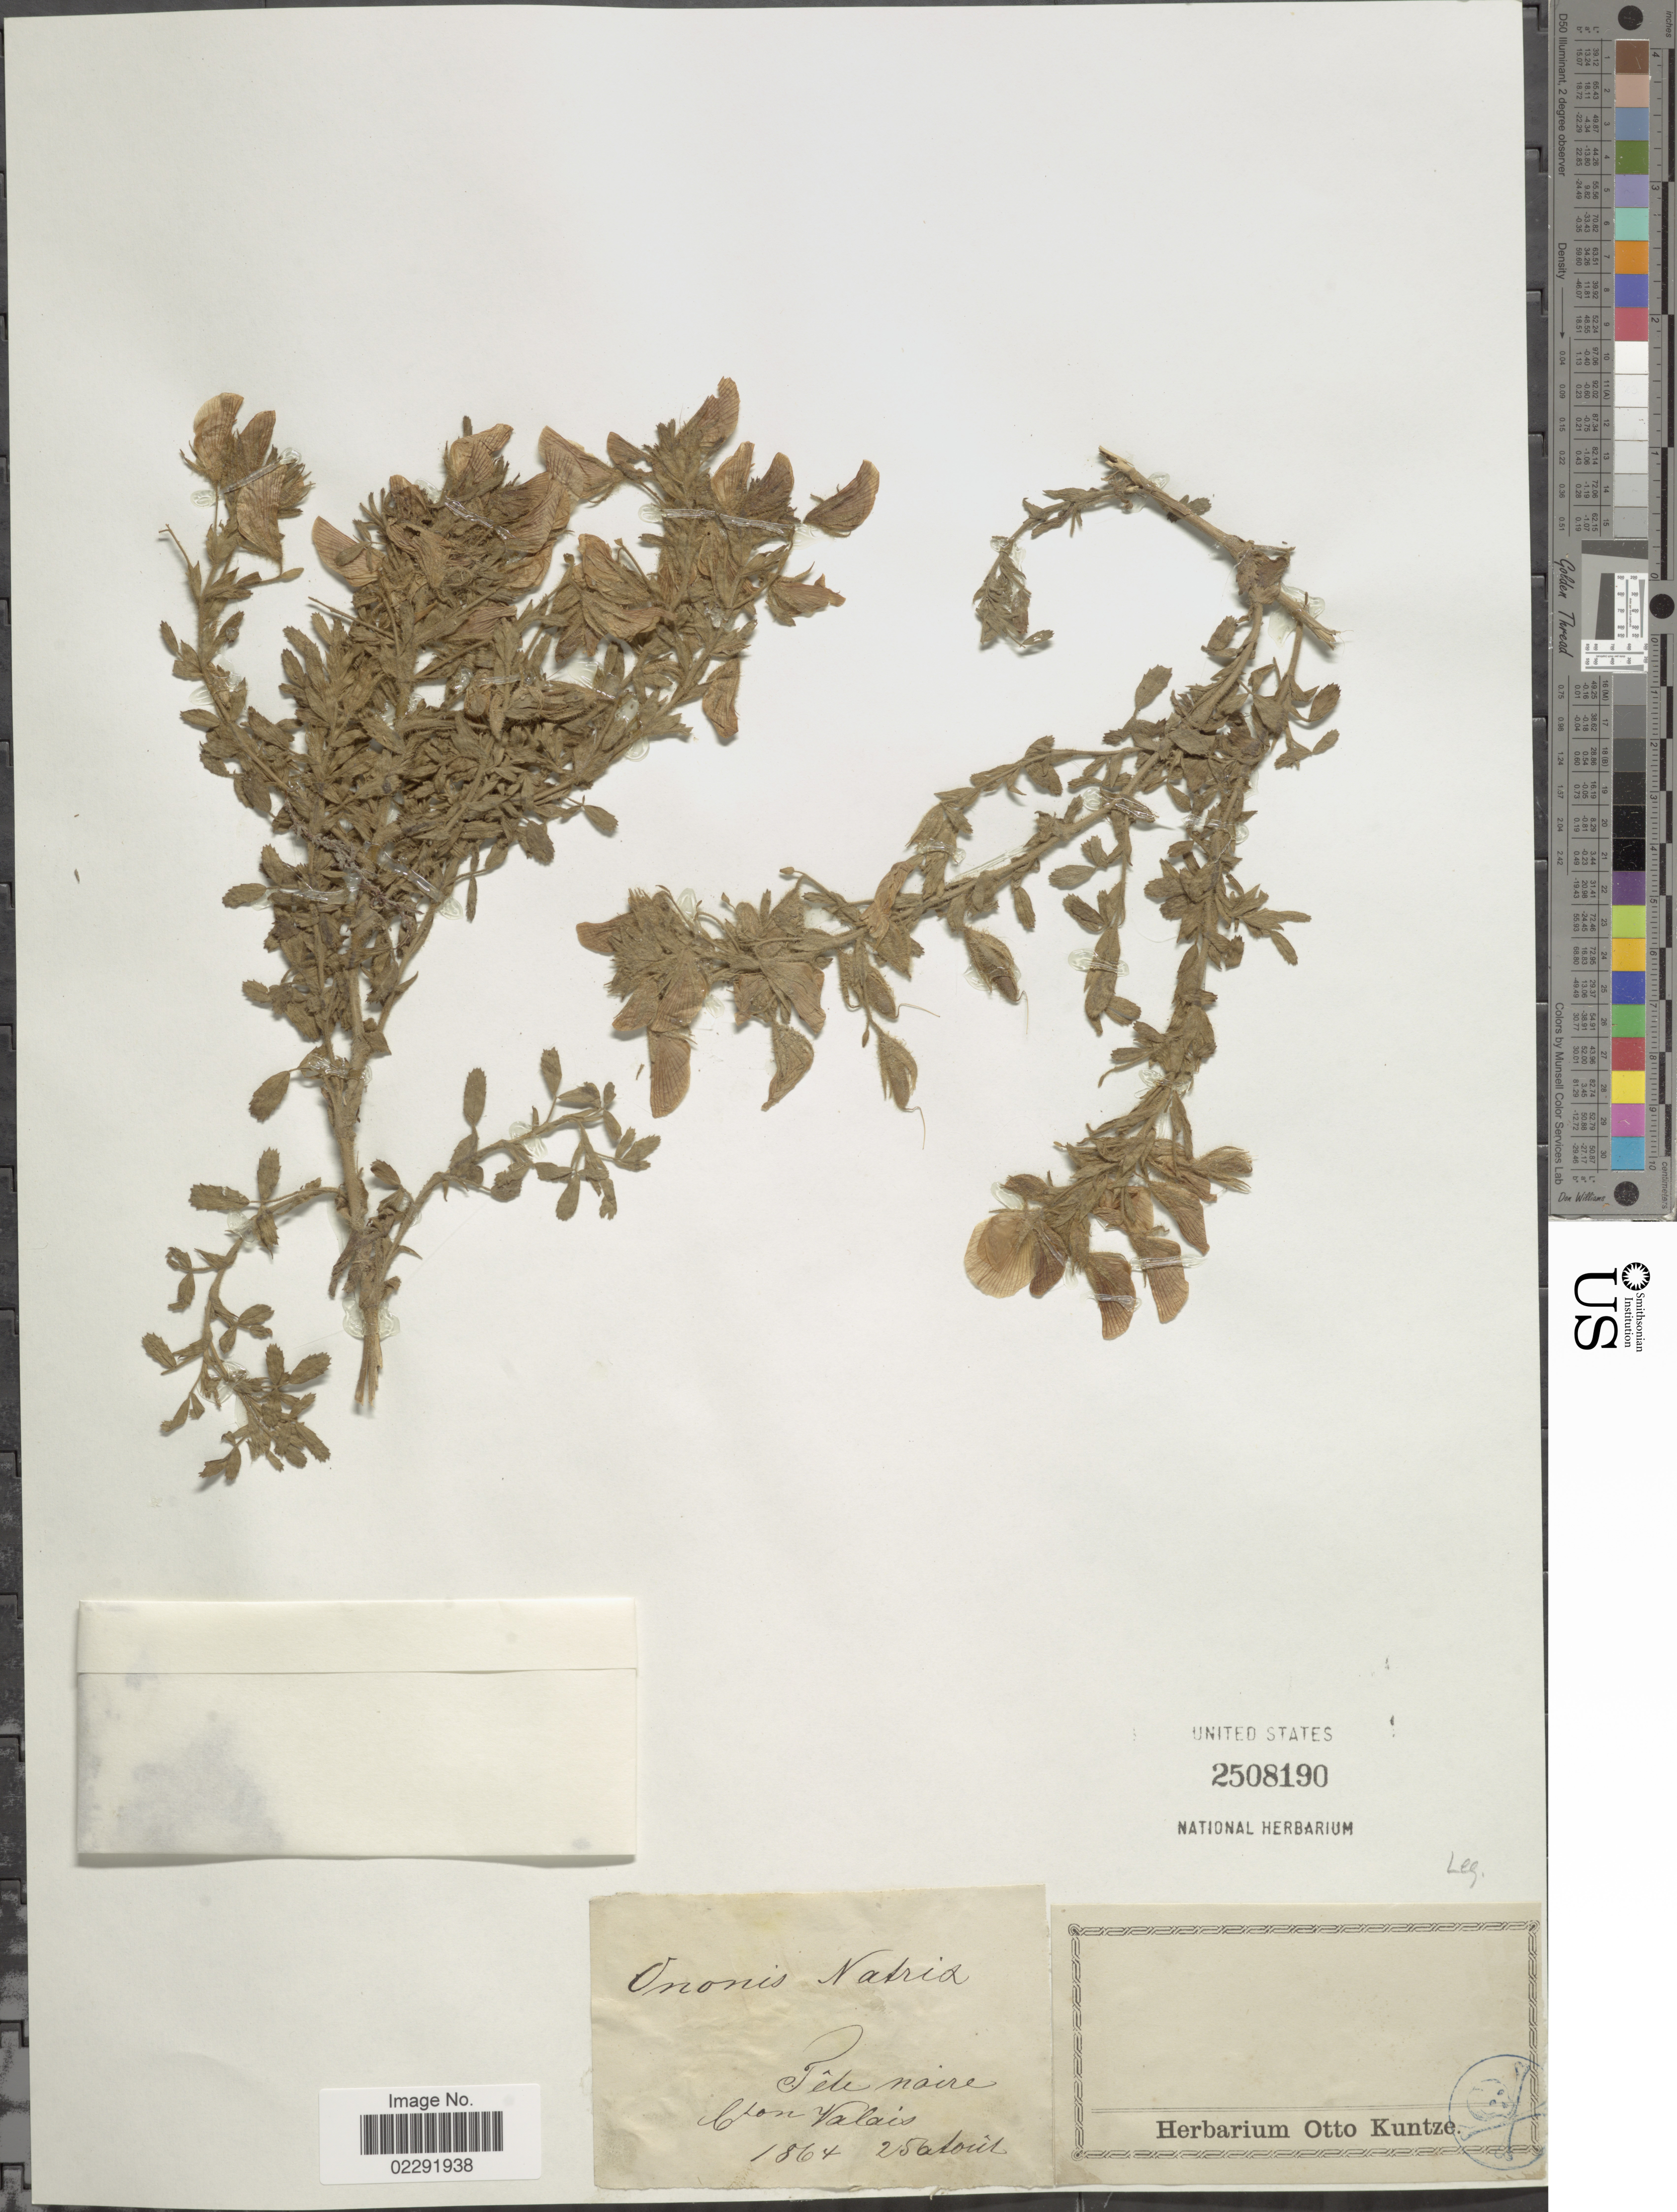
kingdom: Plantae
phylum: Tracheophyta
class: Magnoliopsida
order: Fabales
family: Fabaceae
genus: Ononis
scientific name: Ononis natrix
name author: L.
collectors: ex herb. Otto Kuntze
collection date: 1864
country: Switzerland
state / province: Valais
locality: Tête Noire. Cton Valais.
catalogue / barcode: US 2508190